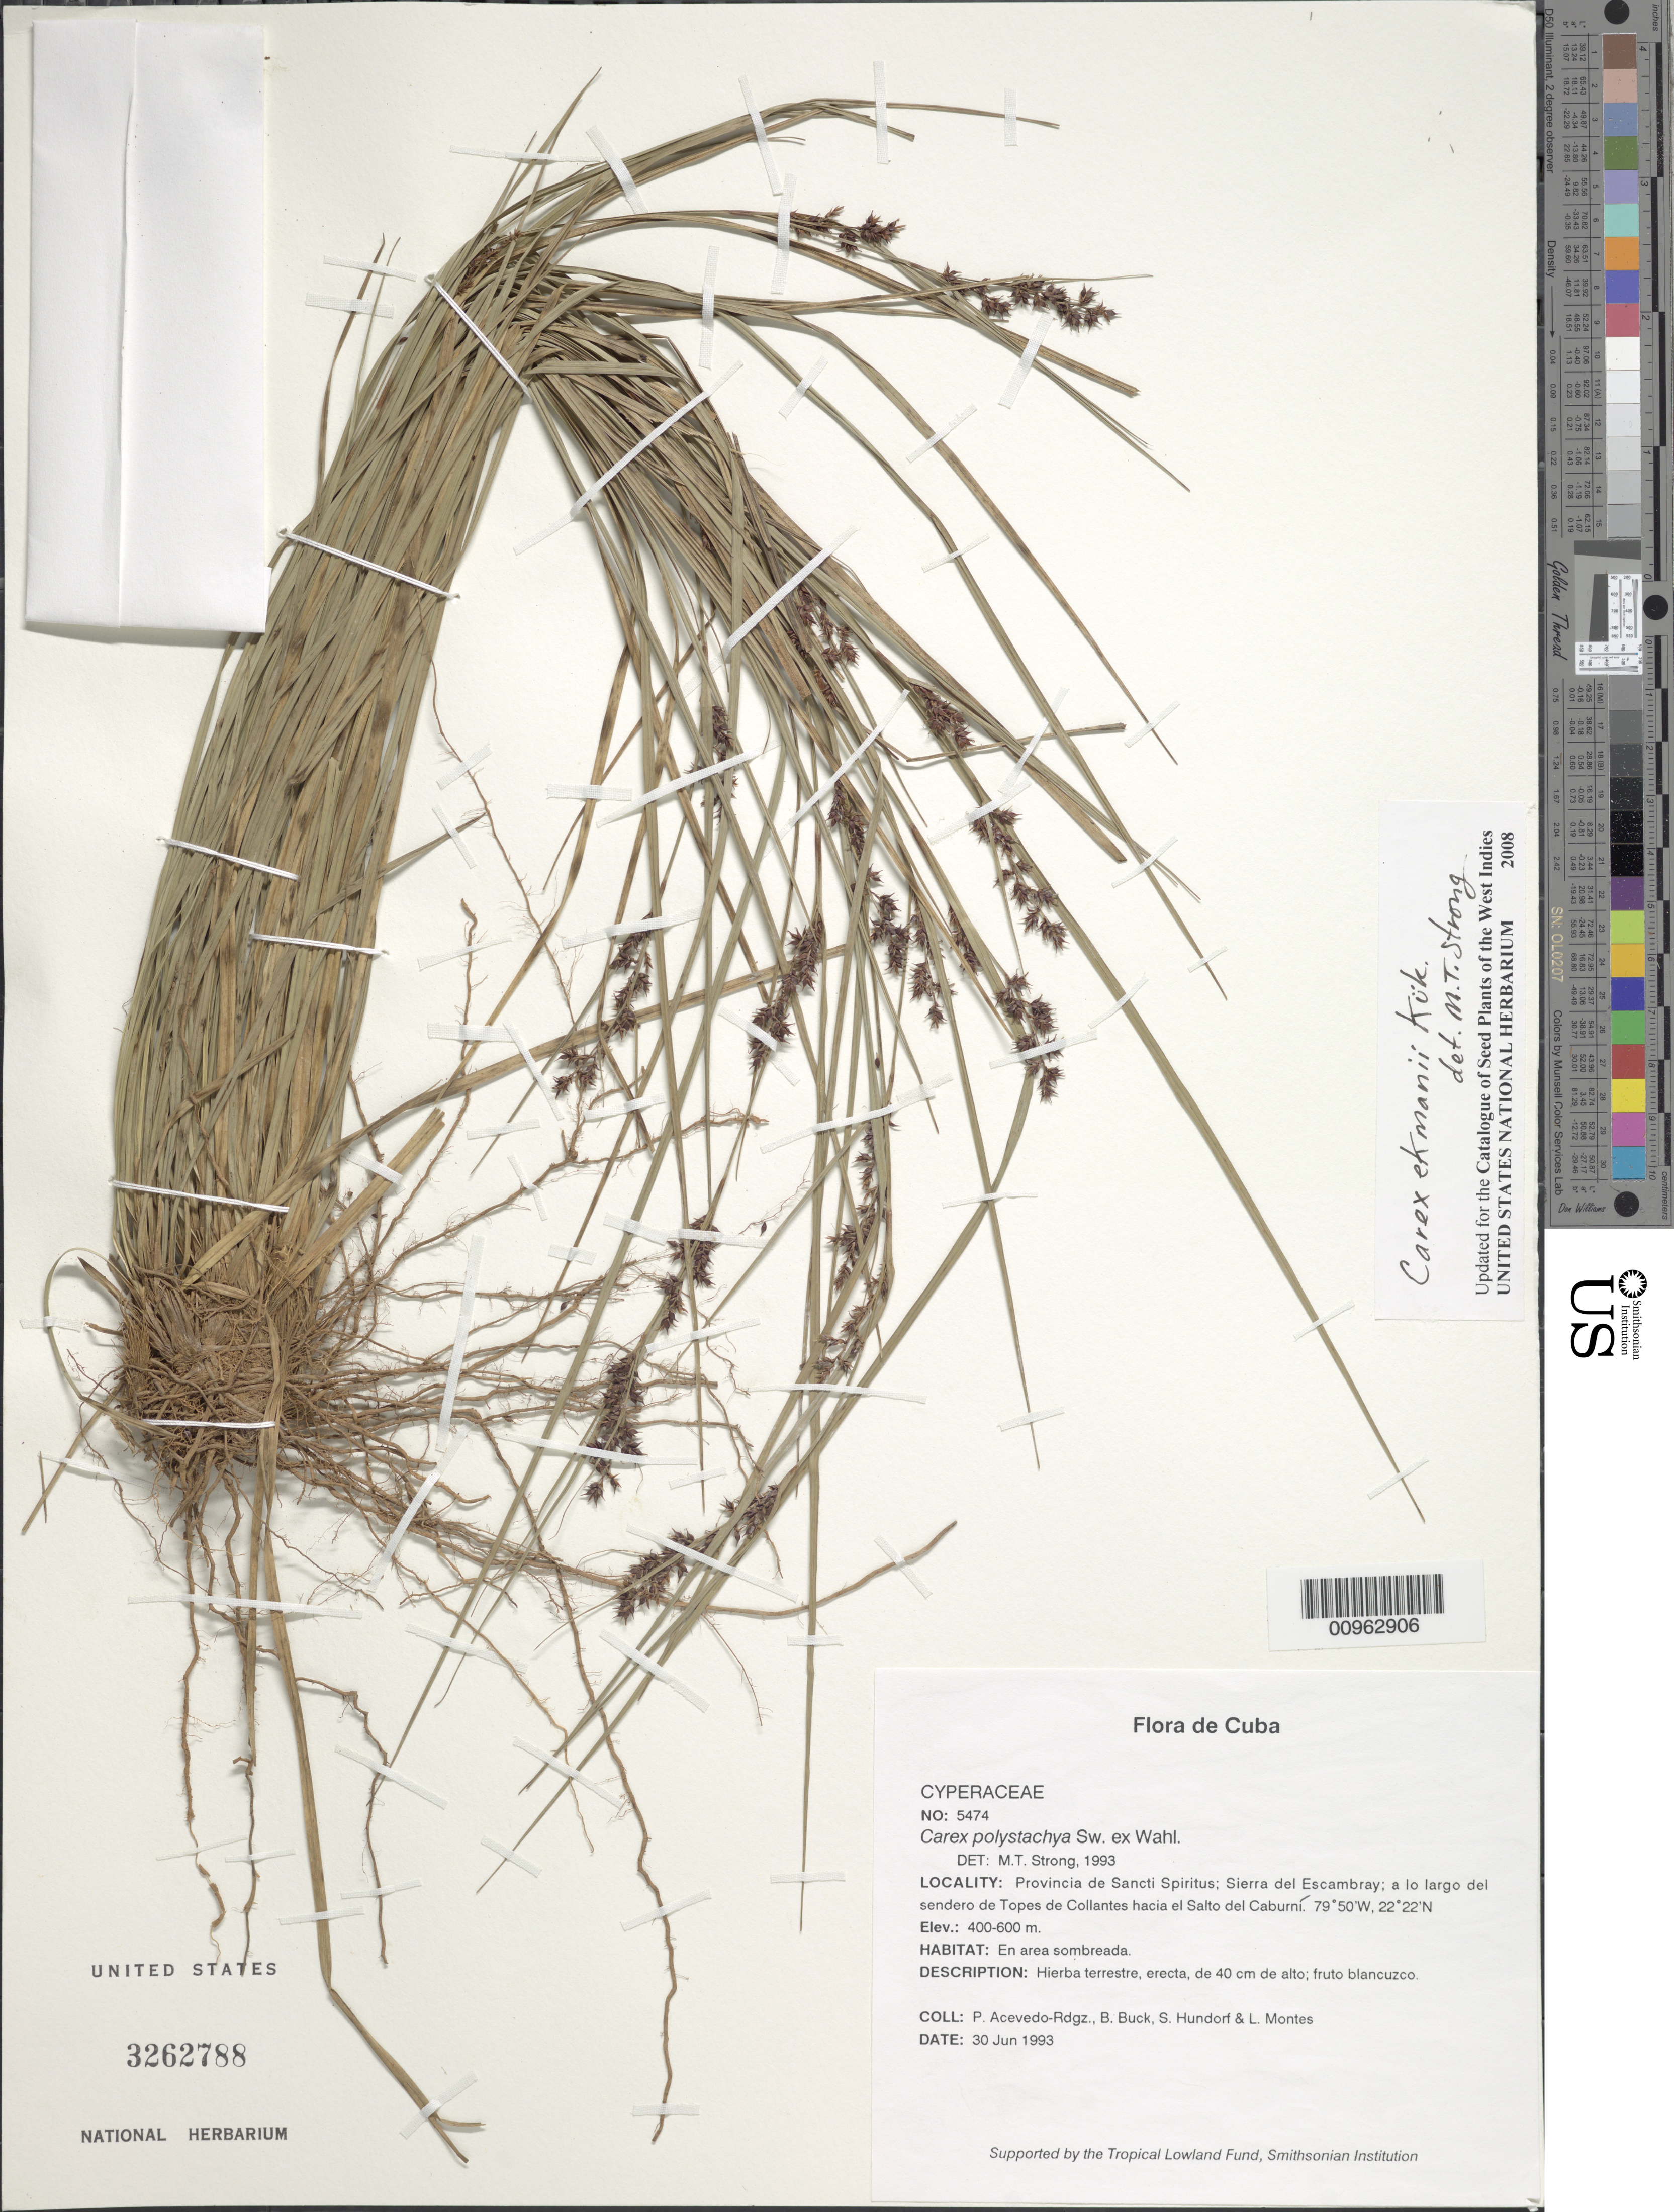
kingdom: Plantae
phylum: Tracheophyta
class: Liliopsida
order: Poales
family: Cyperaceae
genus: Carex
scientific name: Carex ekmanii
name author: Kük.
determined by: Strong, M. T., (US), Smithsonian Institution - National Museum of Natural History (UNITED STATES)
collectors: P. Acevedo-Rodr., B. Buck, S. Hundorf & L. Montes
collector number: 5474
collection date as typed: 30 Jun 1993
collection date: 1993-06-30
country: Cuba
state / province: Sancti Spiritus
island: Cuba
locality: Sierra del Escambray; a lo largo del sendero de Topes de Collantes hacia el Salto del Caburní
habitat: En area sombreada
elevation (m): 400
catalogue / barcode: US 3262788